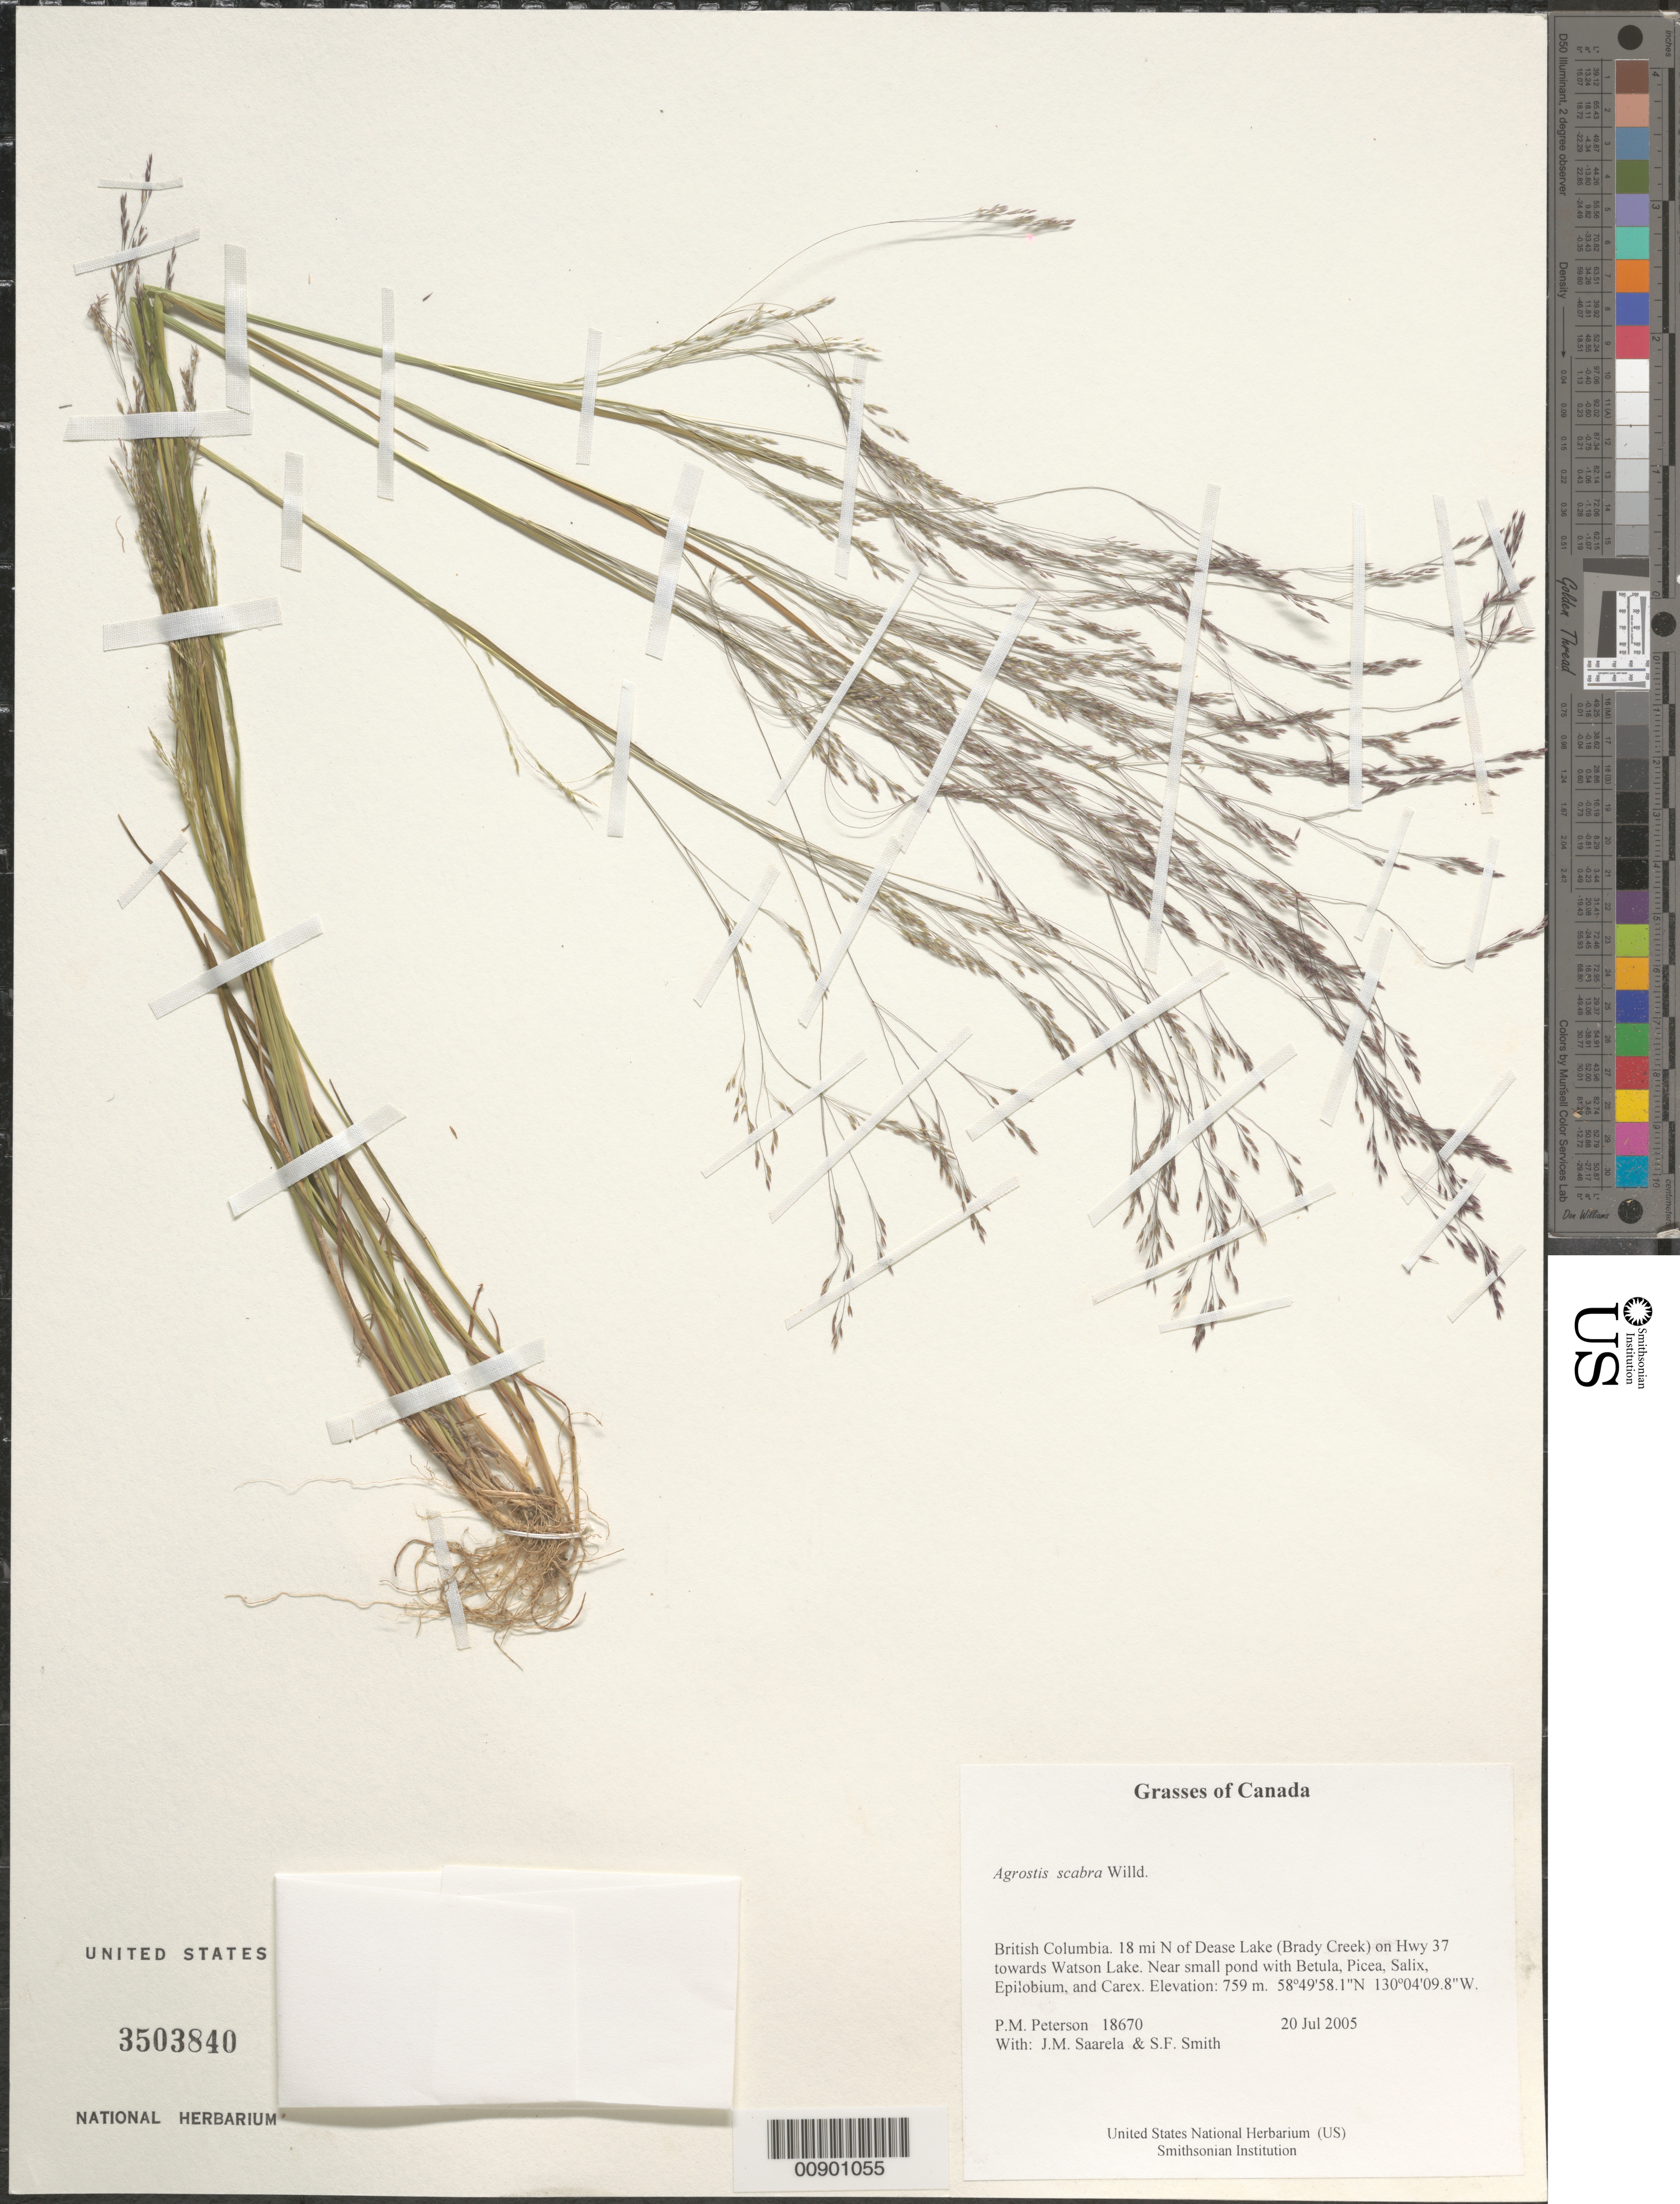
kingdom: Plantae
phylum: Tracheophyta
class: Liliopsida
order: Poales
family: Poaceae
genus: Agrostis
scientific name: Agrostis scabra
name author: Willd.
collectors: P. M. Peterson, J. Saarela & S.F. Smith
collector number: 18670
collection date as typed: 20 Jul 2004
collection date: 2004-07-20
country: Canada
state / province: British Columbia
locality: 18 mi N of Dease Lake (Brady Creek) on Hwy 37 towards Watson Lake. Near small pond with Betula, Picea, Salix, Epilobium, and Carex.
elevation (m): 759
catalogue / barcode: US 3503840